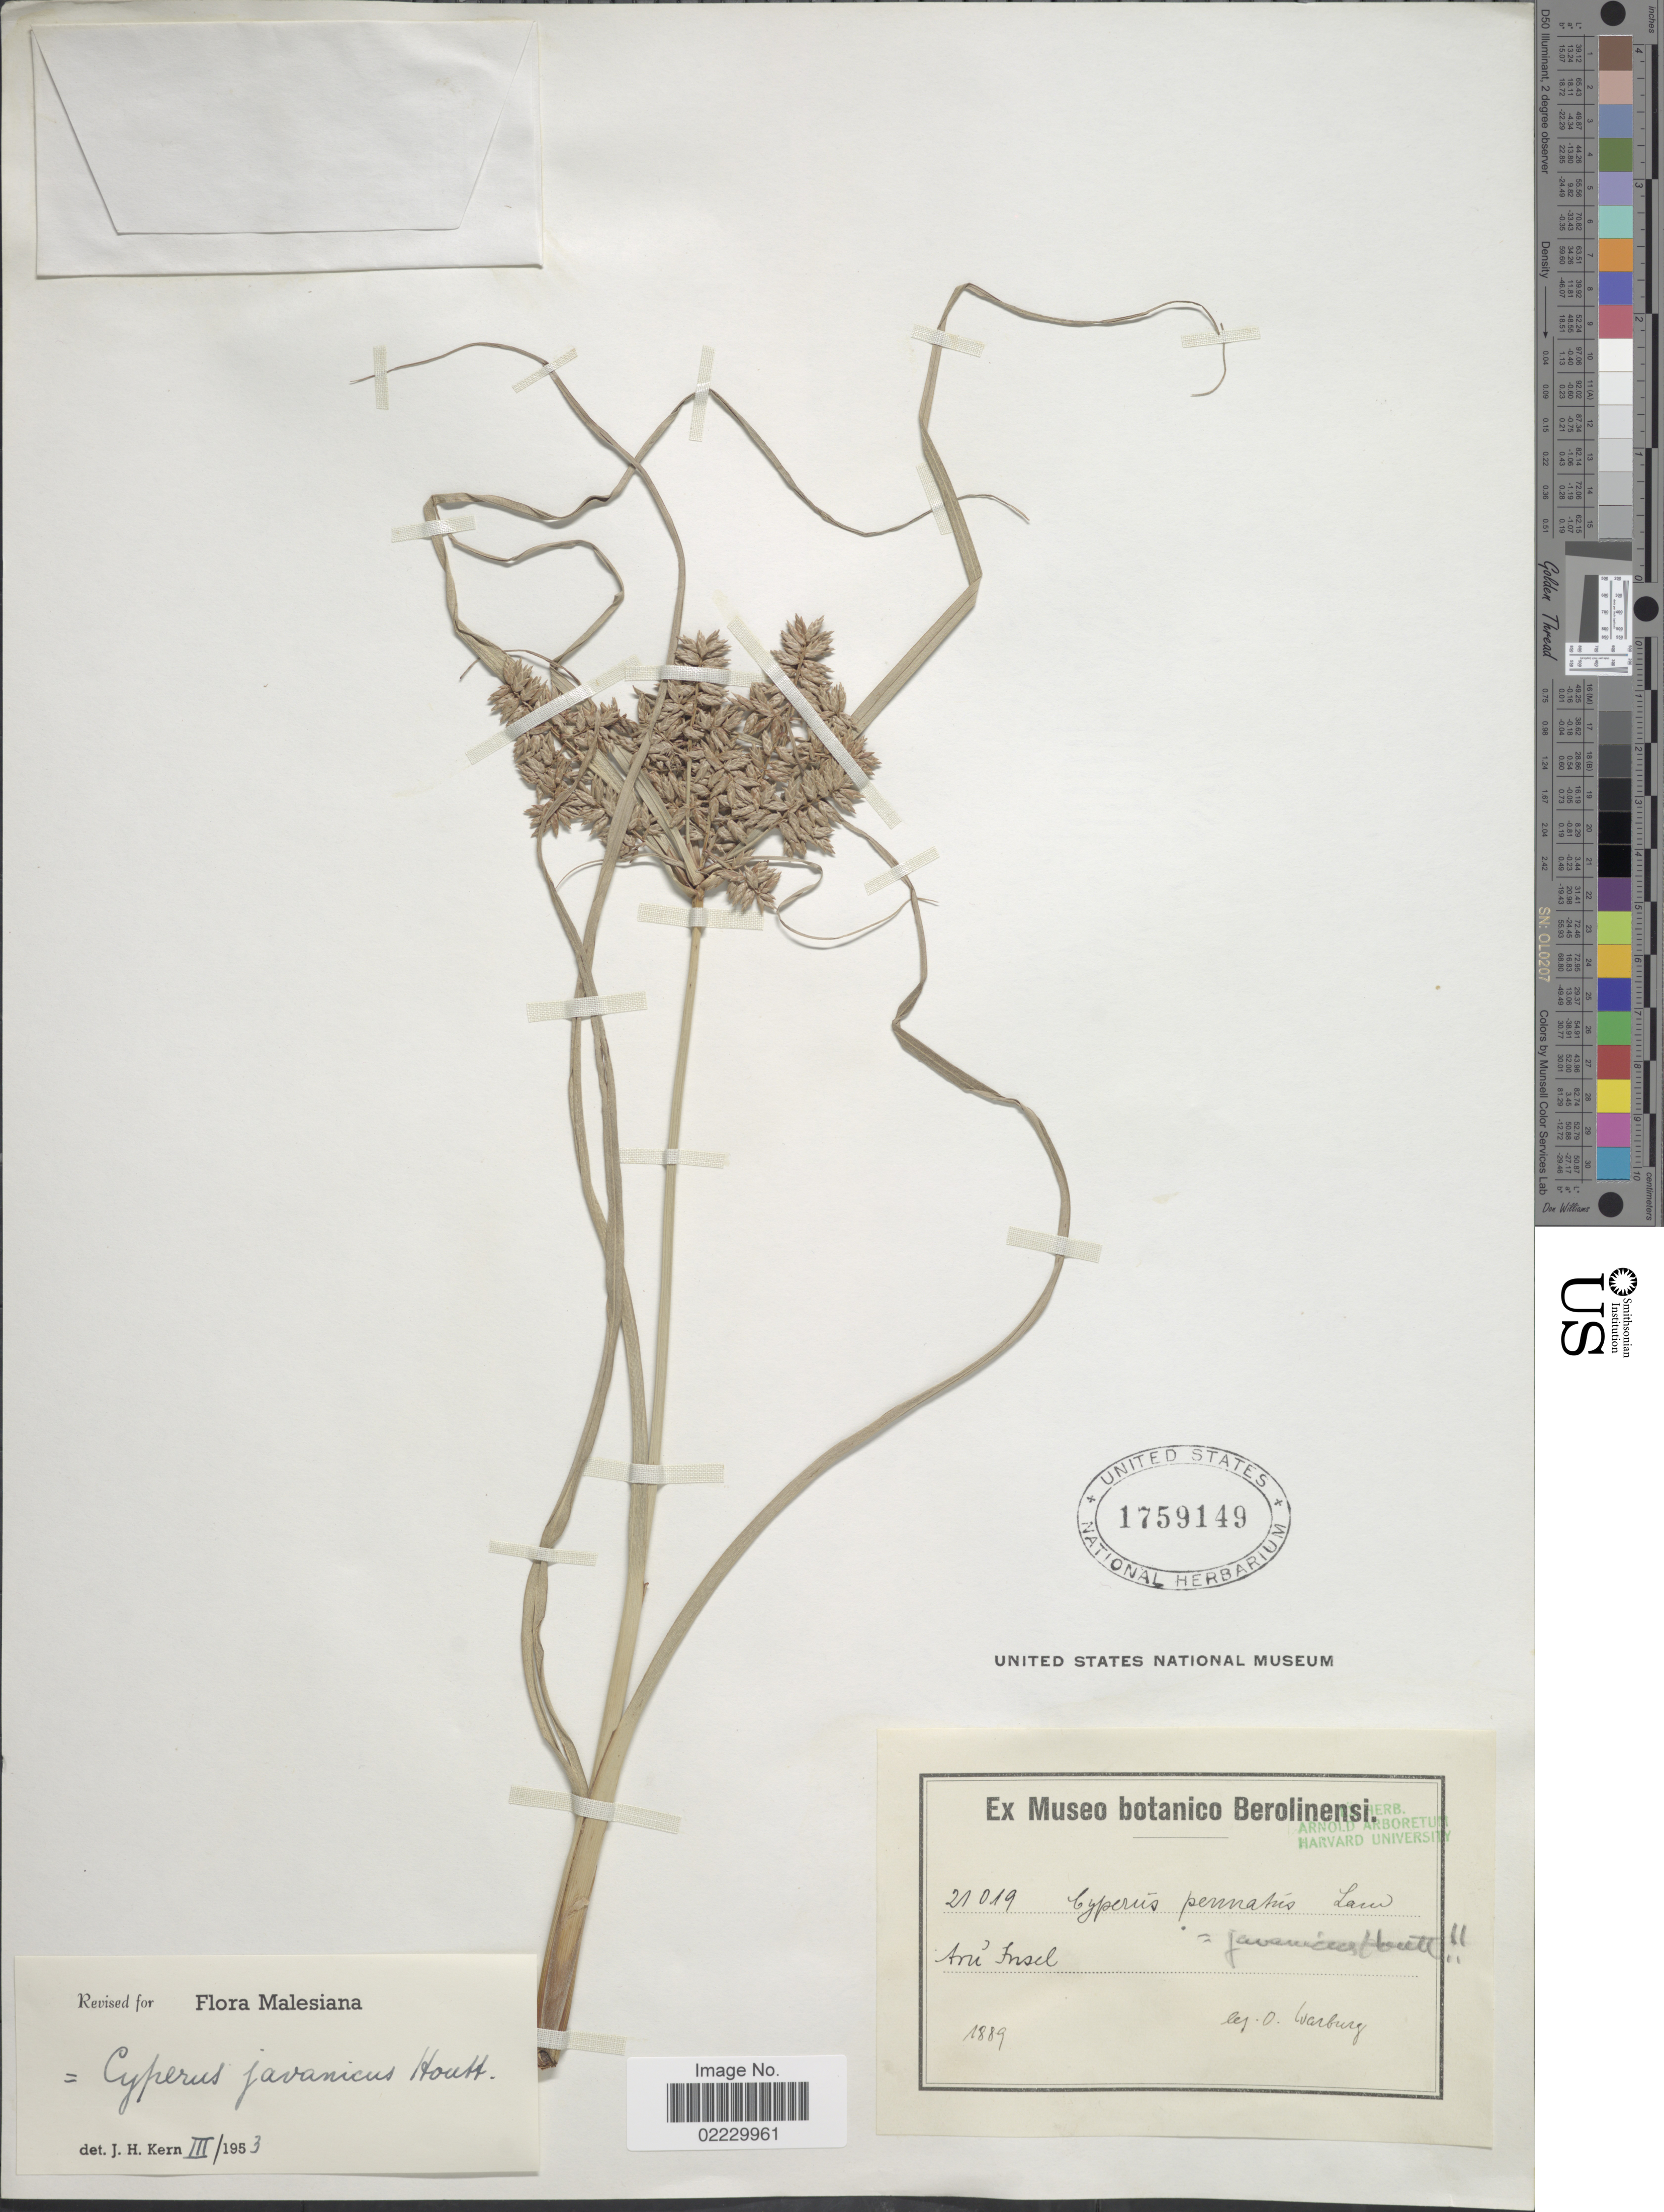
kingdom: Plantae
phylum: Tracheophyta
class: Liliopsida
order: Poales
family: Cyperaceae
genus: Cyperus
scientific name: Cyperus javanicus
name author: Houtt.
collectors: O. Warburg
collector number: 21019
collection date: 1889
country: Indonesia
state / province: Maluku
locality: Aru Insel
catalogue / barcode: US 1759149